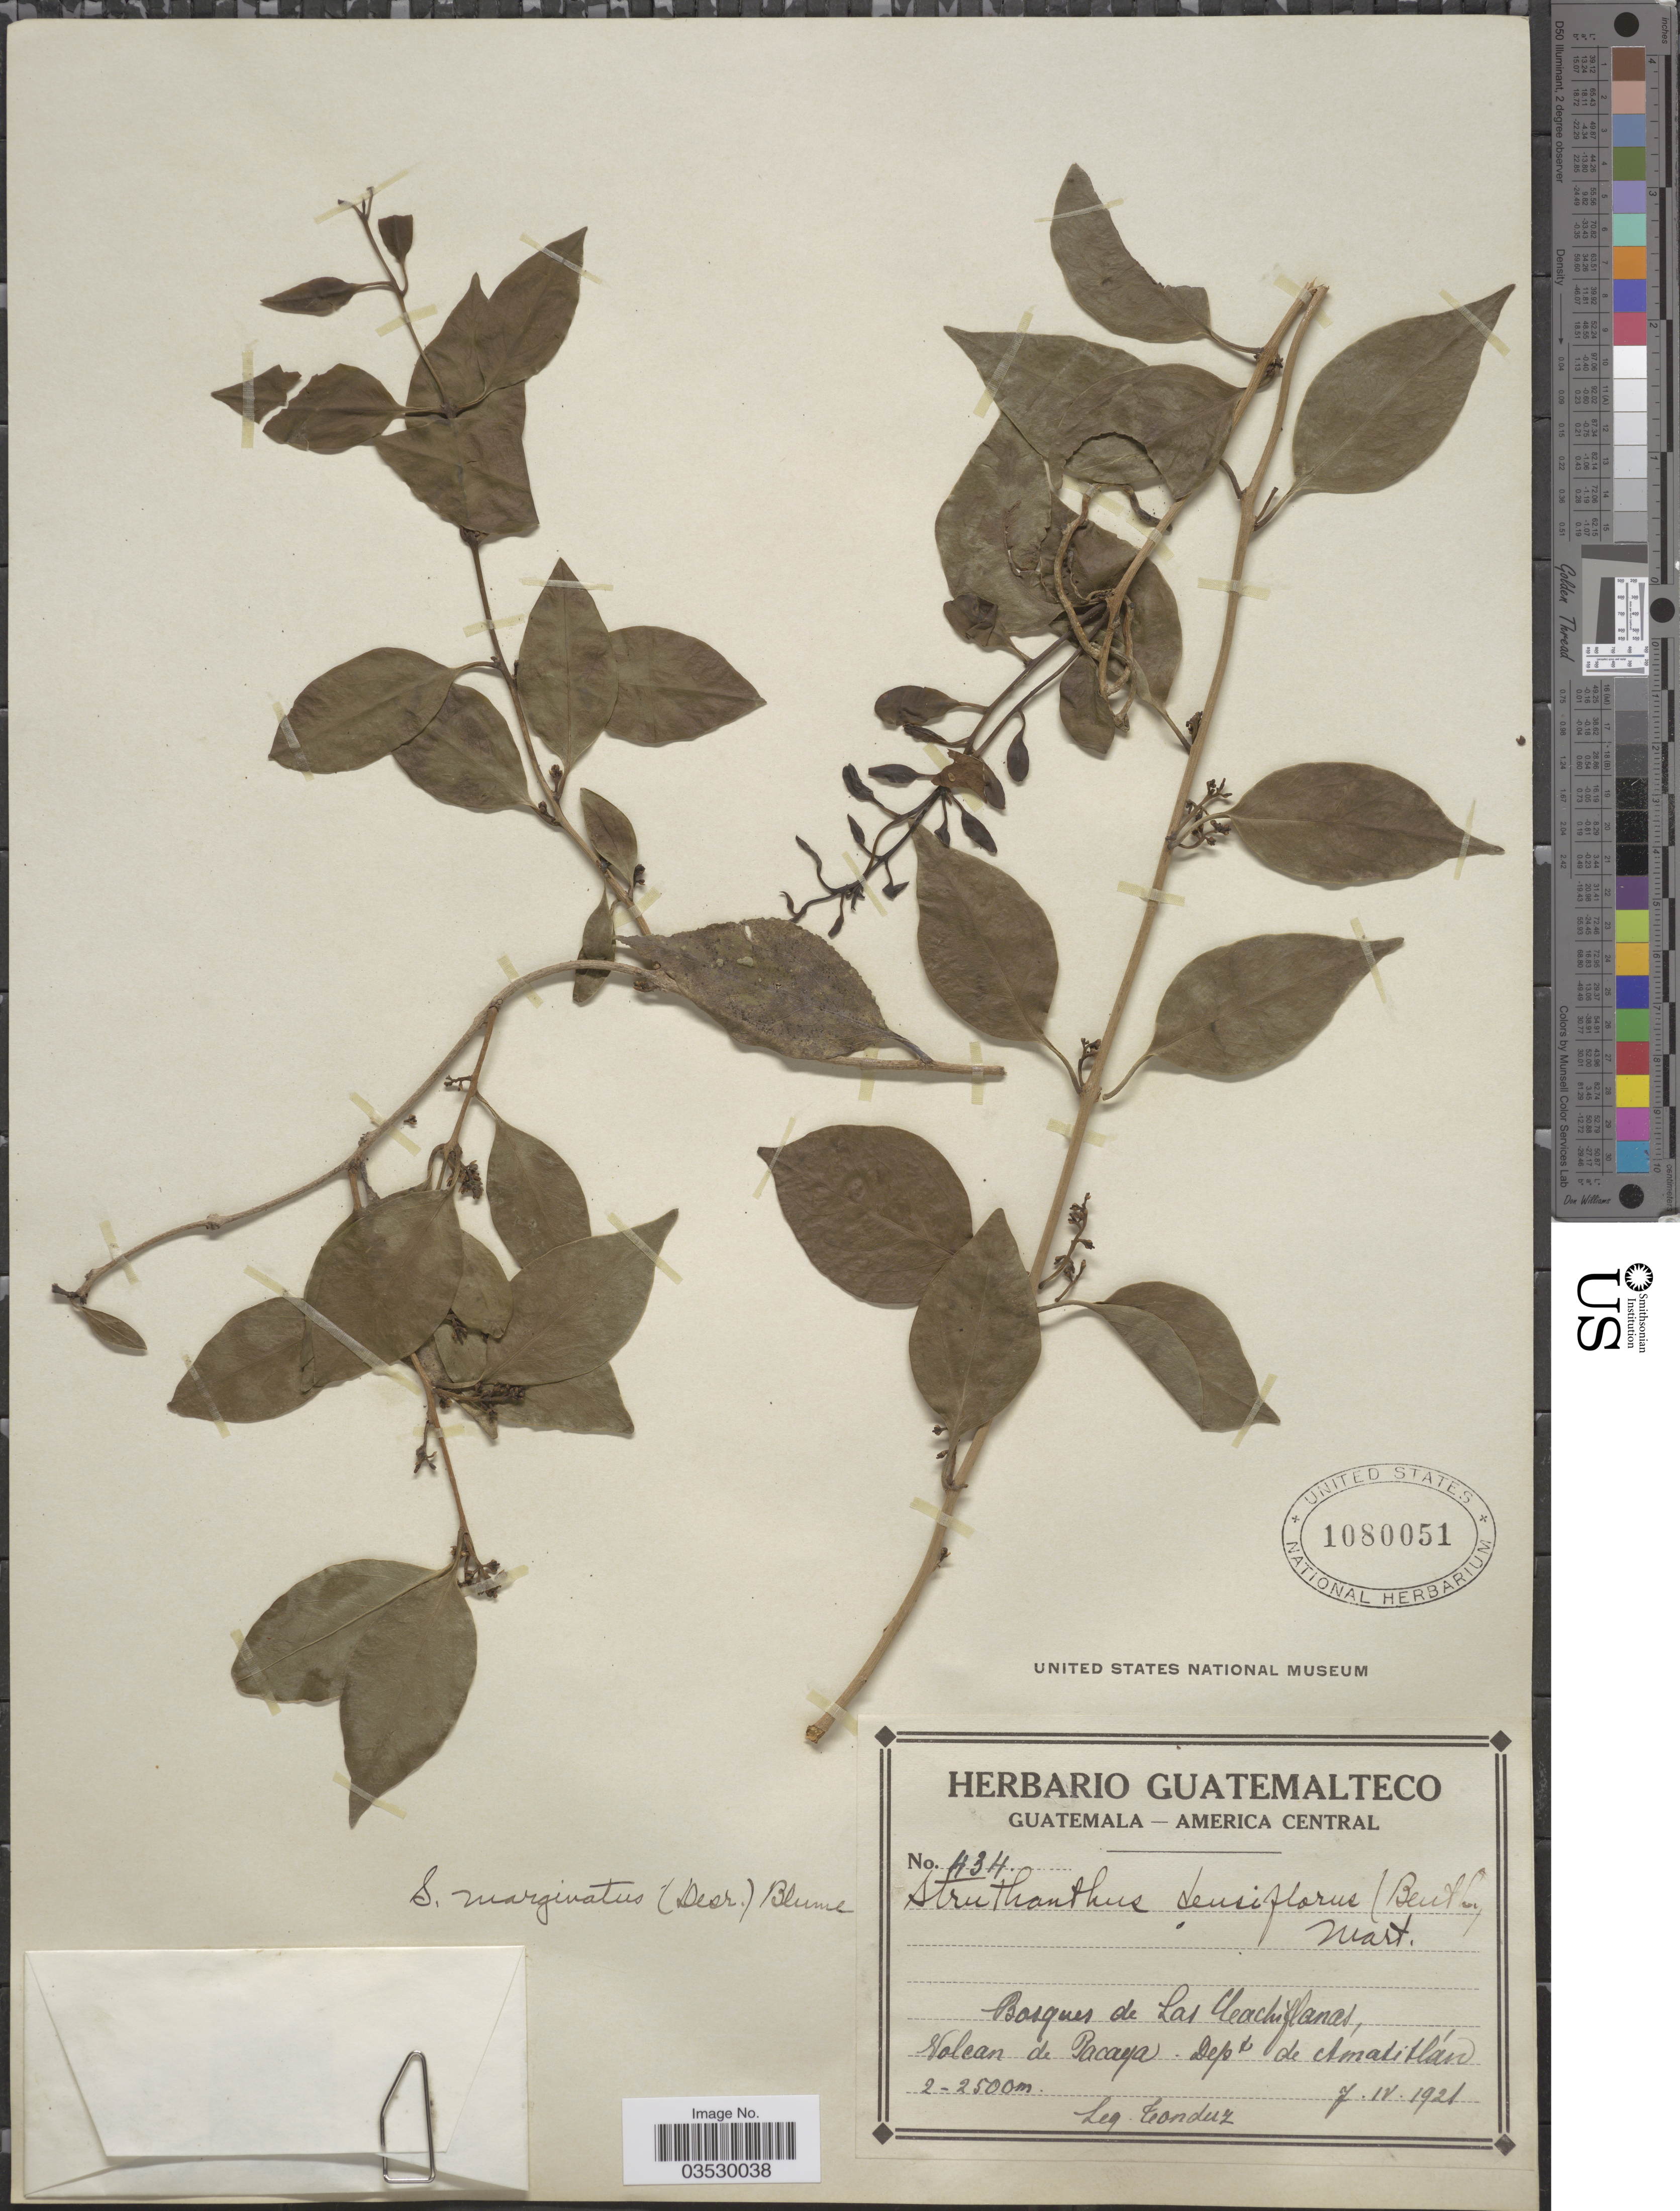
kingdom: Plantae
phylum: Tracheophyta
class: Magnoliopsida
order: Santalales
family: Loranthaceae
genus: Struthanthus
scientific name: Struthanthus marginatus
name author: (Desr.) Blume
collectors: Tonduz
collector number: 434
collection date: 1921-04-07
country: Guatemala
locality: Bosques de Las Cachiflanas, Volcan de Pacaya. Dept. de Amatitlán.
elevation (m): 2000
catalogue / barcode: US 1080051